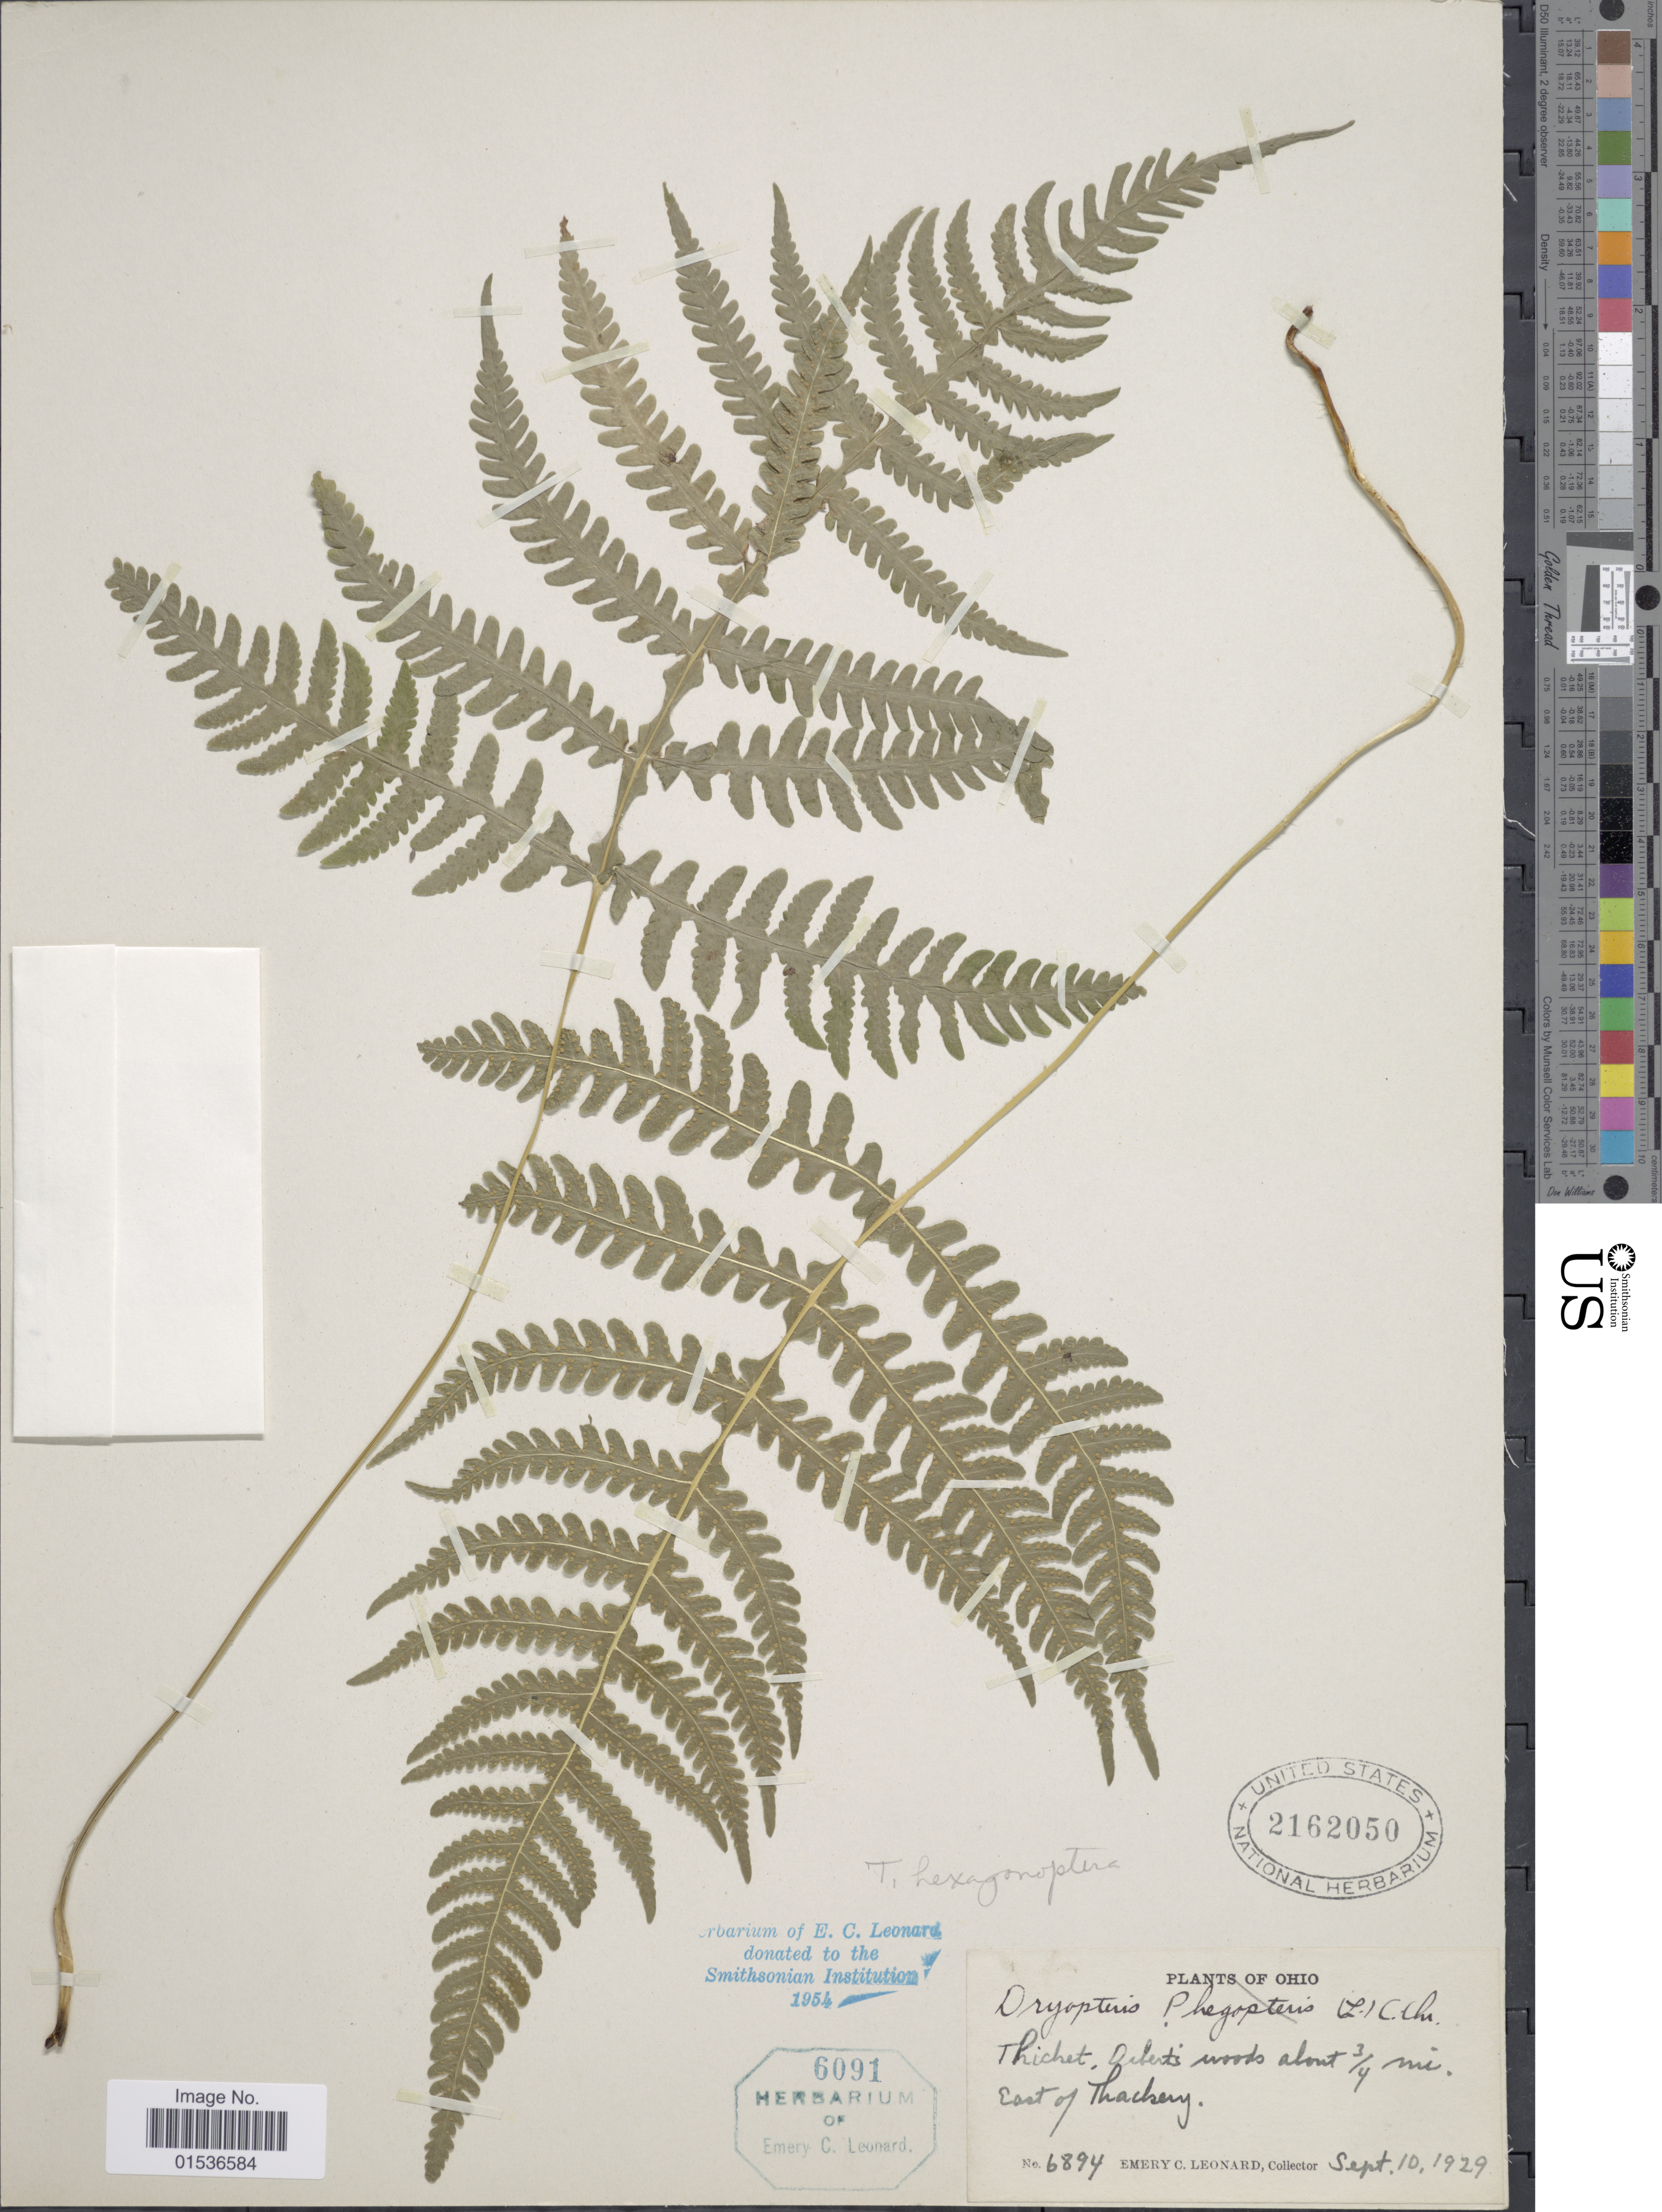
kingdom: Plantae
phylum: Tracheophyta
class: Polypodiopsida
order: Polypodiales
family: Thelypteridaceae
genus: Phegopteris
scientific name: Phegopteris hexagonoptera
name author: (Michx.) Fée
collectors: E. C. Leonard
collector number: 6894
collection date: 1929-09-10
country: United States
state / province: Ohio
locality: Ohio, Alberts woods 3/4 mi. East of Thackery.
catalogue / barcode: US 2162050